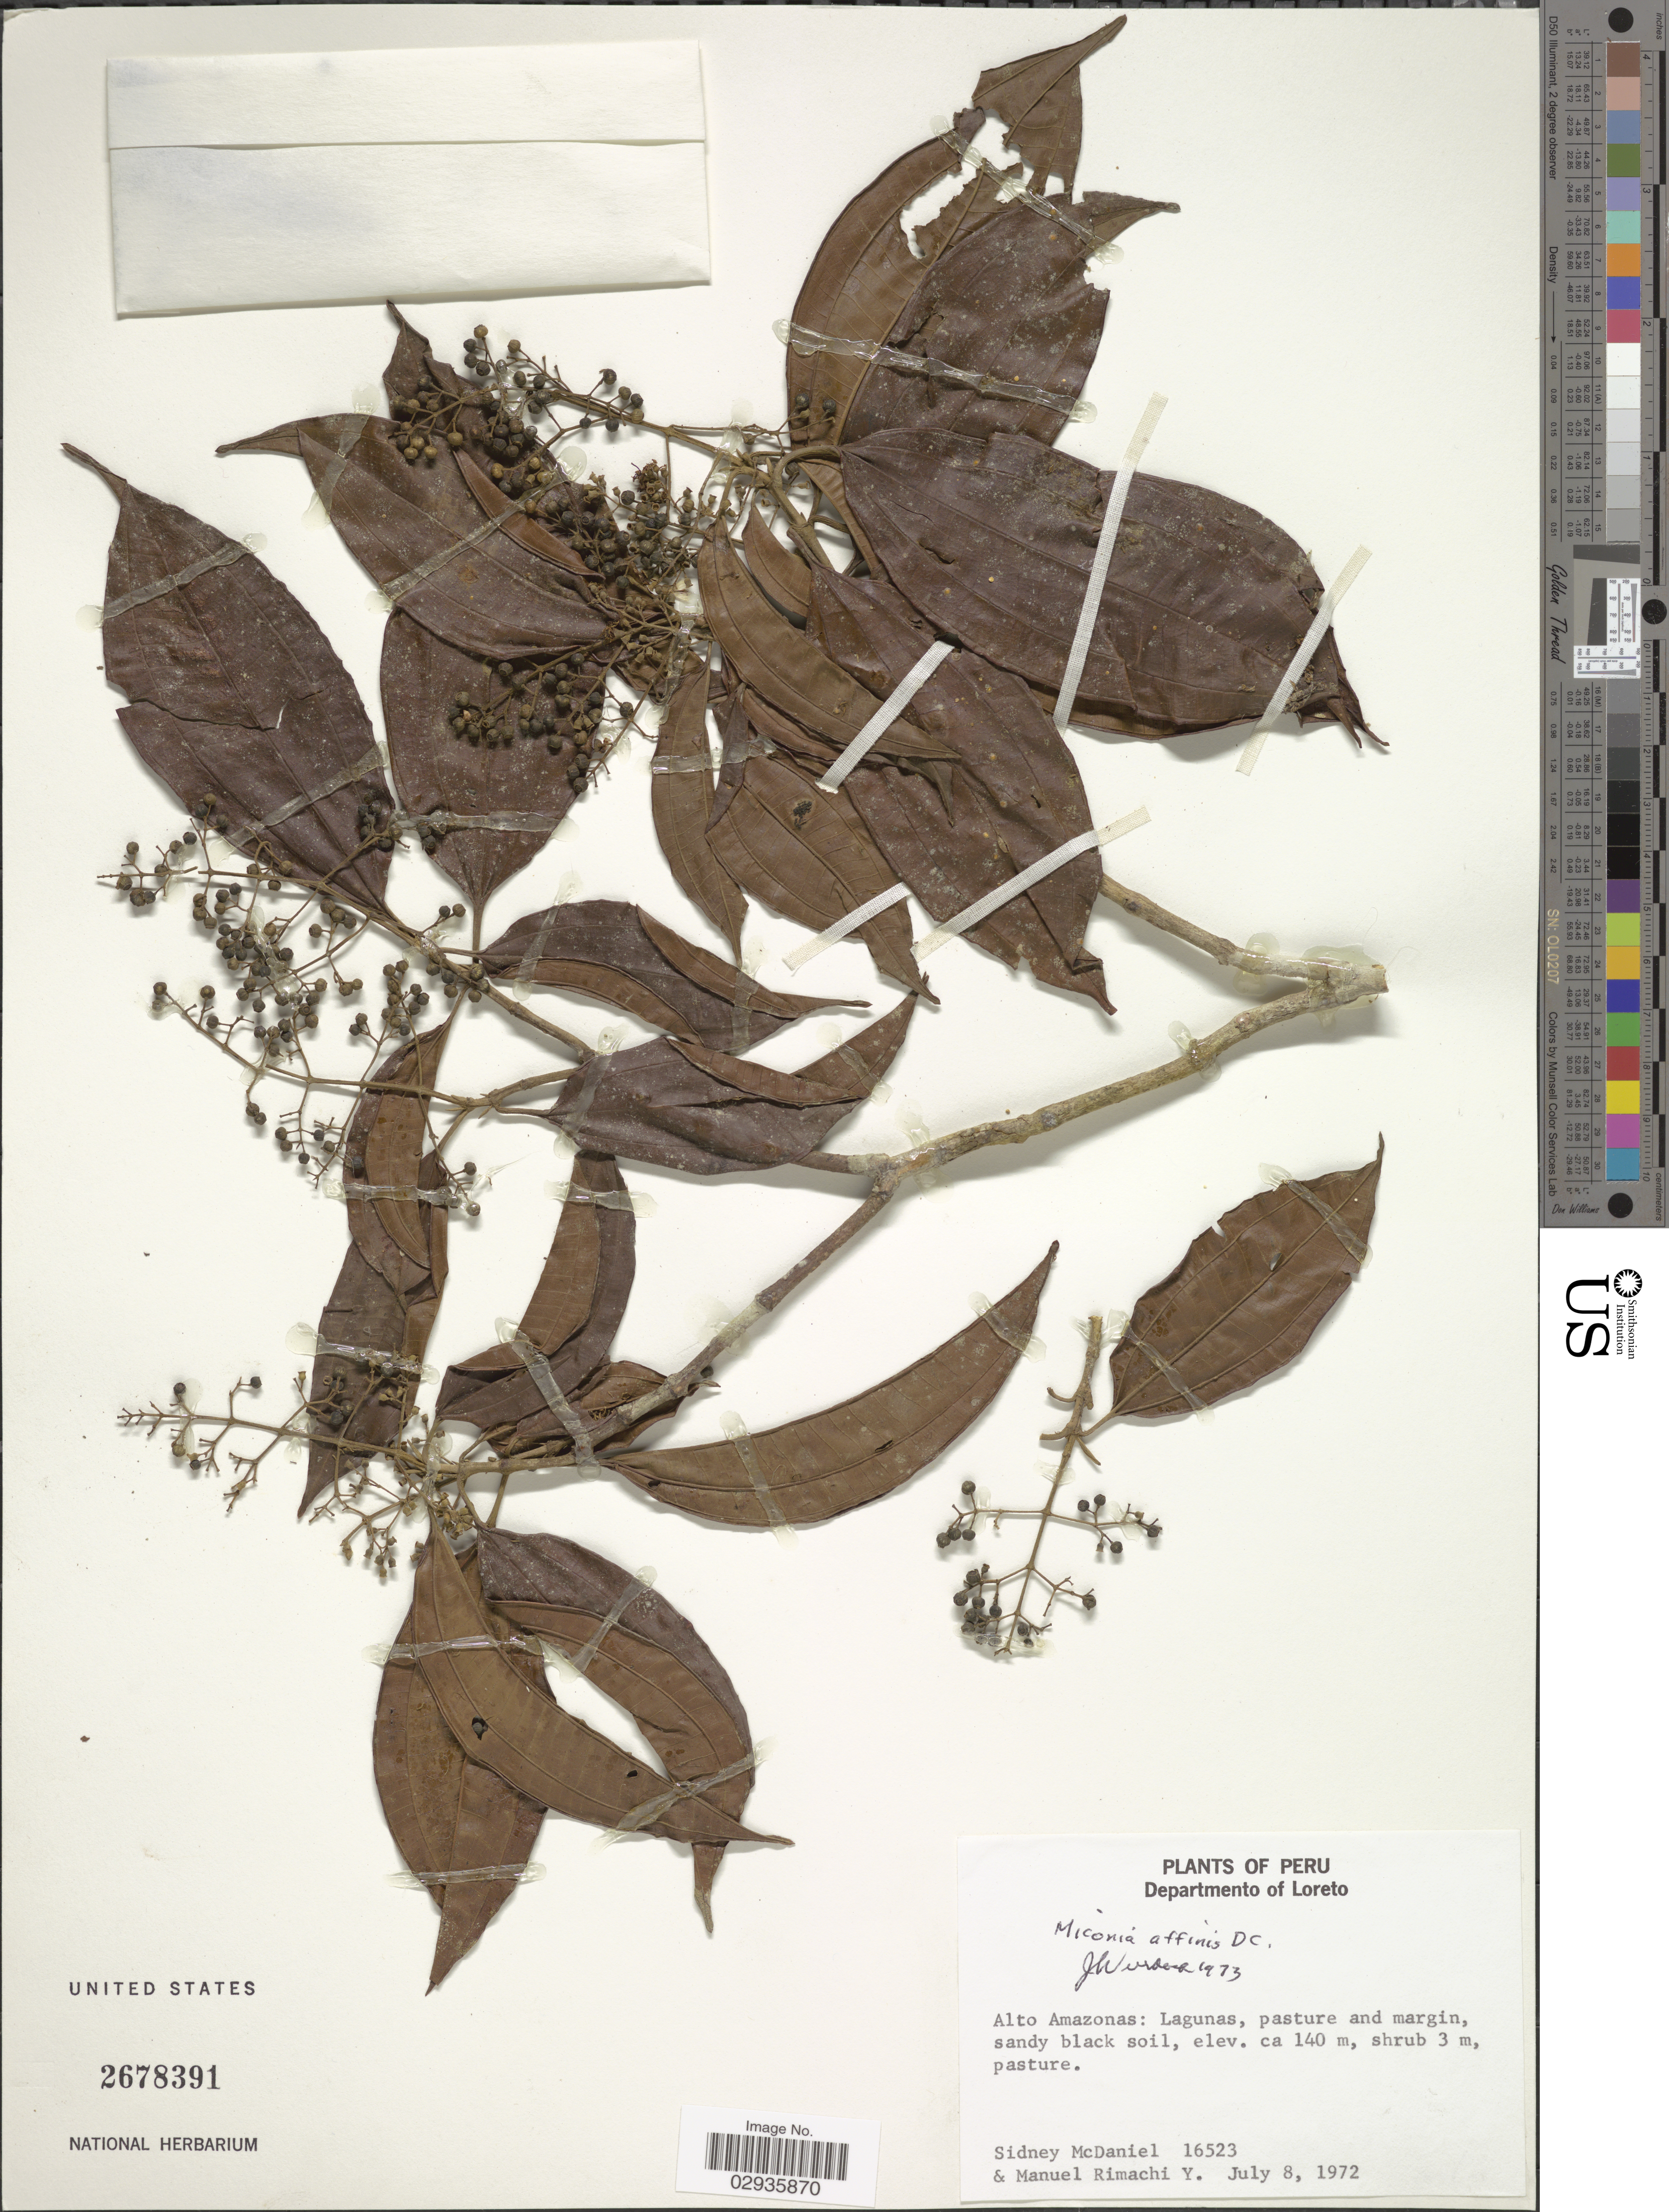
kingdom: Plantae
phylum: Tracheophyta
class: Magnoliopsida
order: Myrtales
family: Melastomataceae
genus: Miconia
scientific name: Miconia affinis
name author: DC.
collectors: S. McDaniel & M. Rimachi Y.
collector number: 16523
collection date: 1972-07-08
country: Peru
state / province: Loreto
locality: Departmento of Loreto, Alto Amazonas: Lagunas.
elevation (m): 140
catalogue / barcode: US 2678391